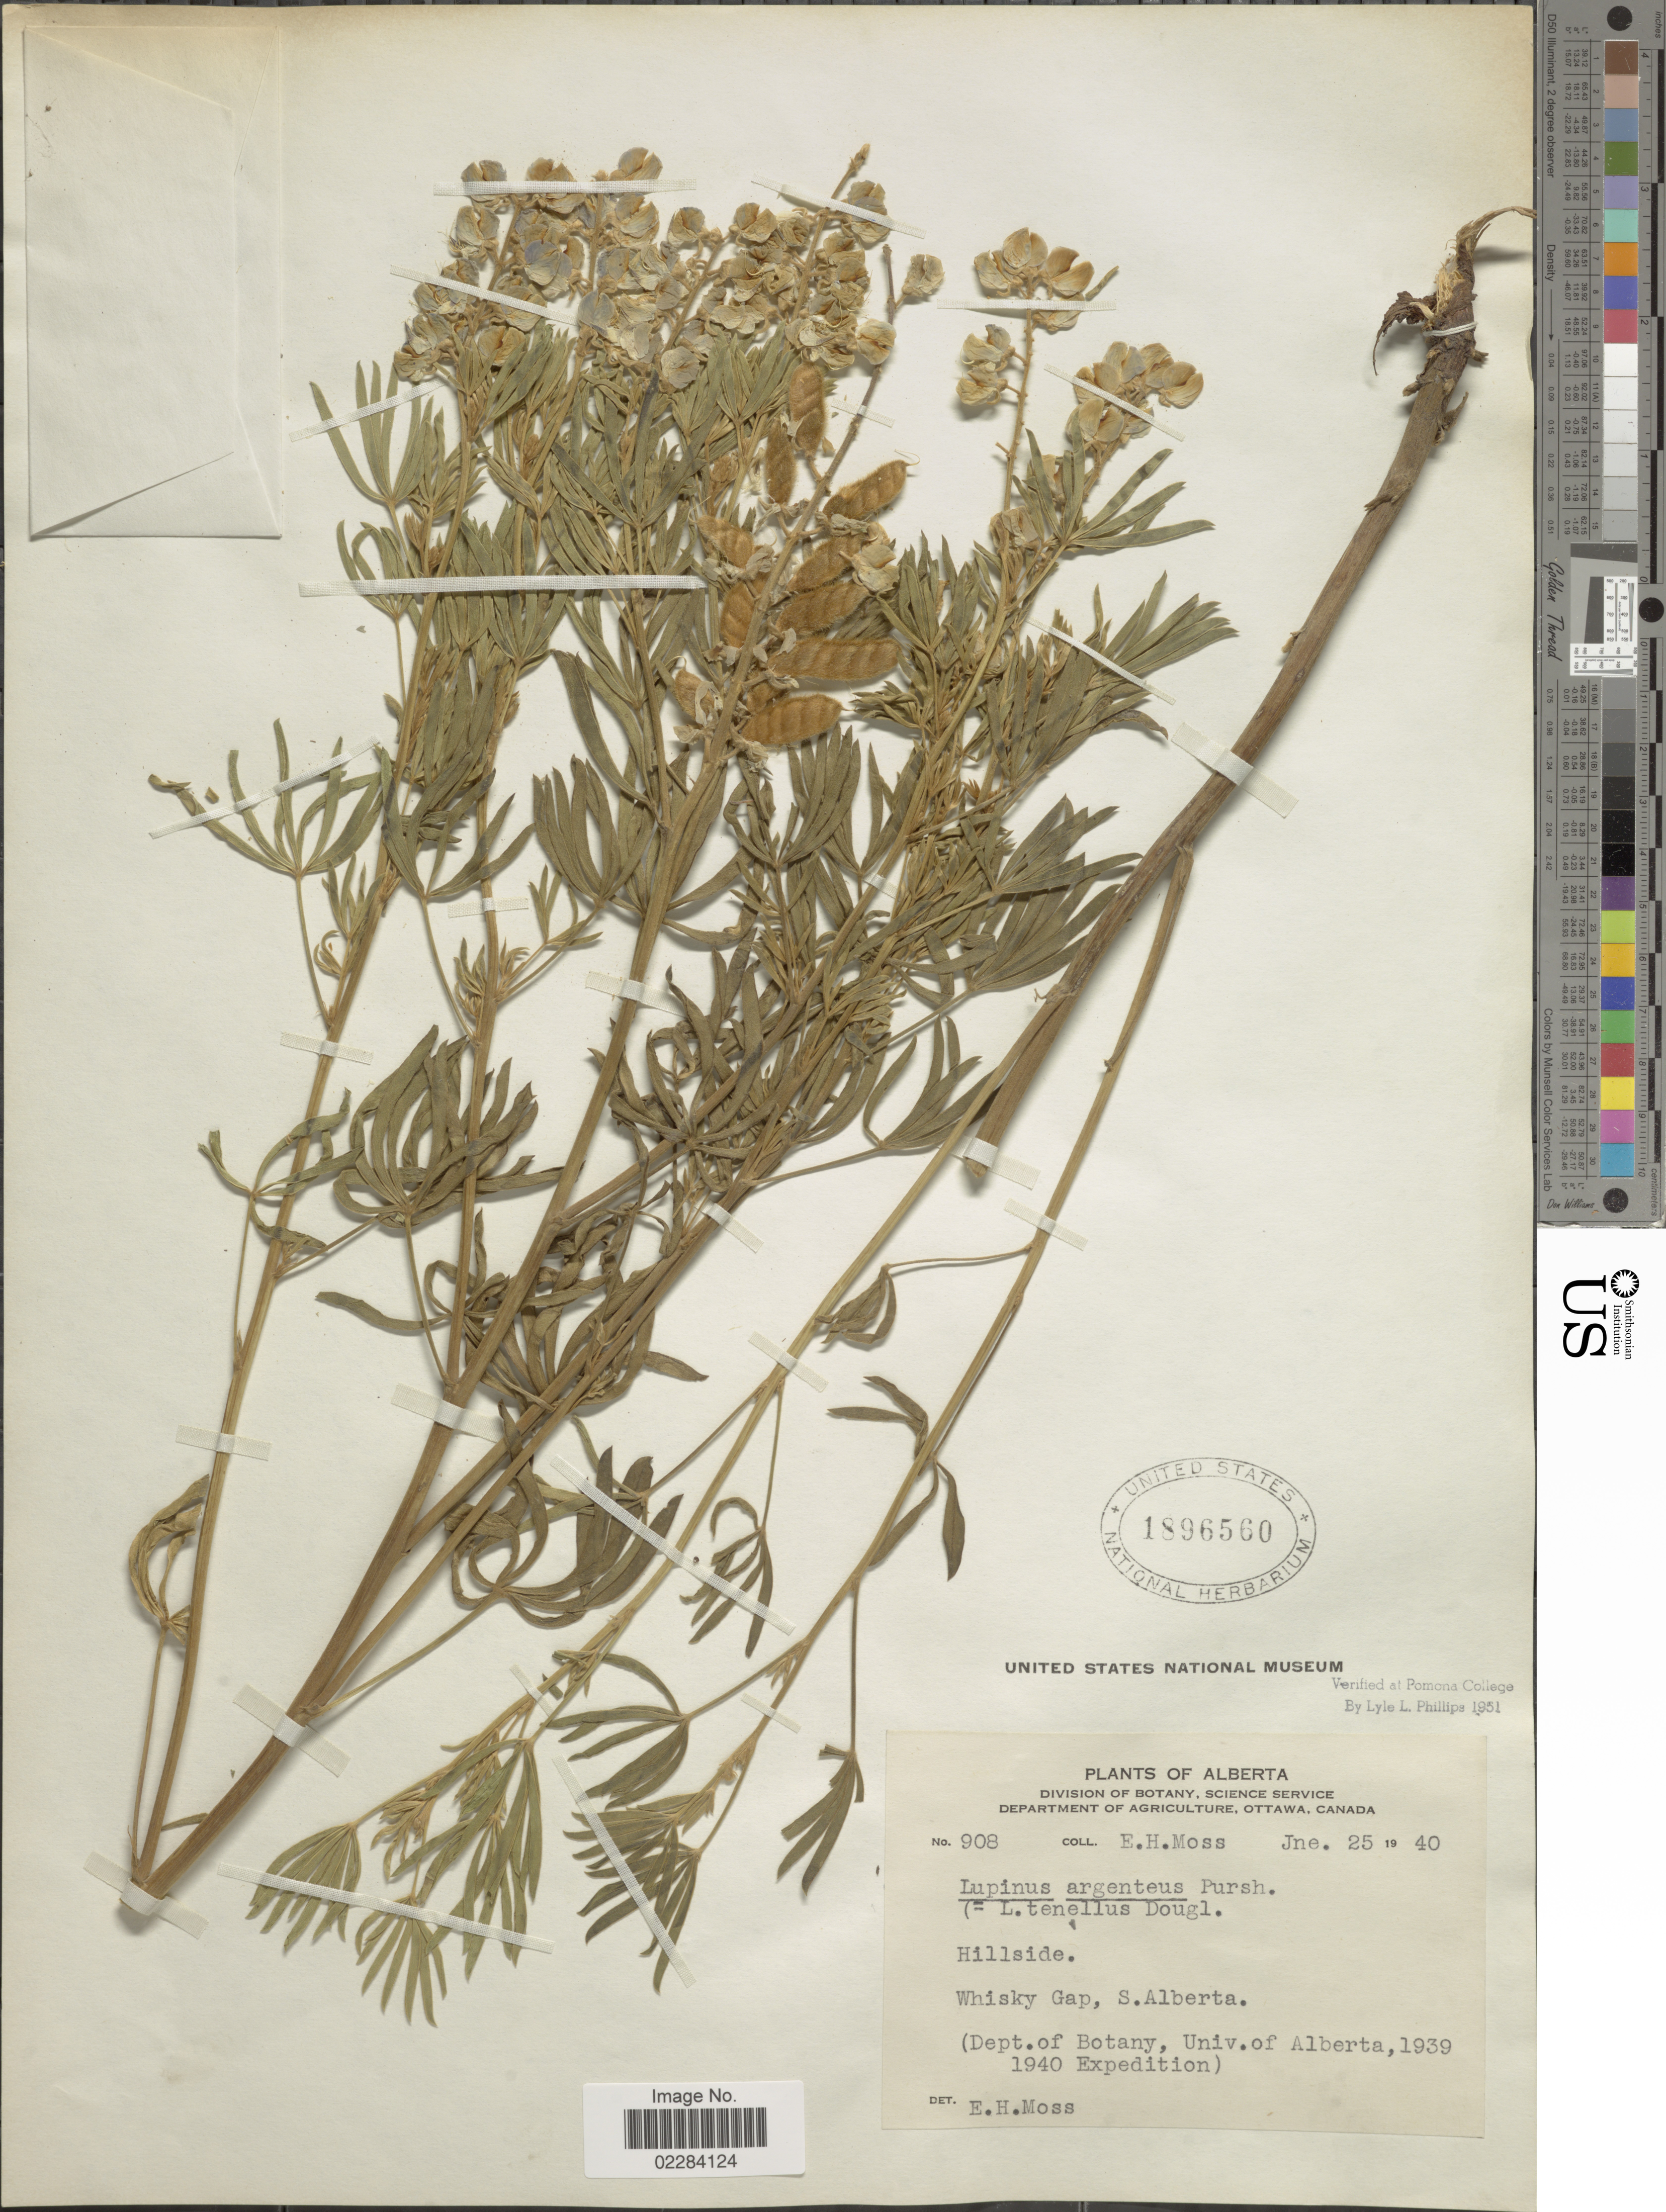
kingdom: Plantae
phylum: Tracheophyta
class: Magnoliopsida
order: Fabales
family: Fabaceae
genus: Lupinus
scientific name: Lupinus argenteus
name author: Pursh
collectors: E. Moss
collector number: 908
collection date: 1940-06-25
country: Canada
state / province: Alberta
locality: Hillside. Whisky gap, S. Alberta.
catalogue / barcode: US 1896560